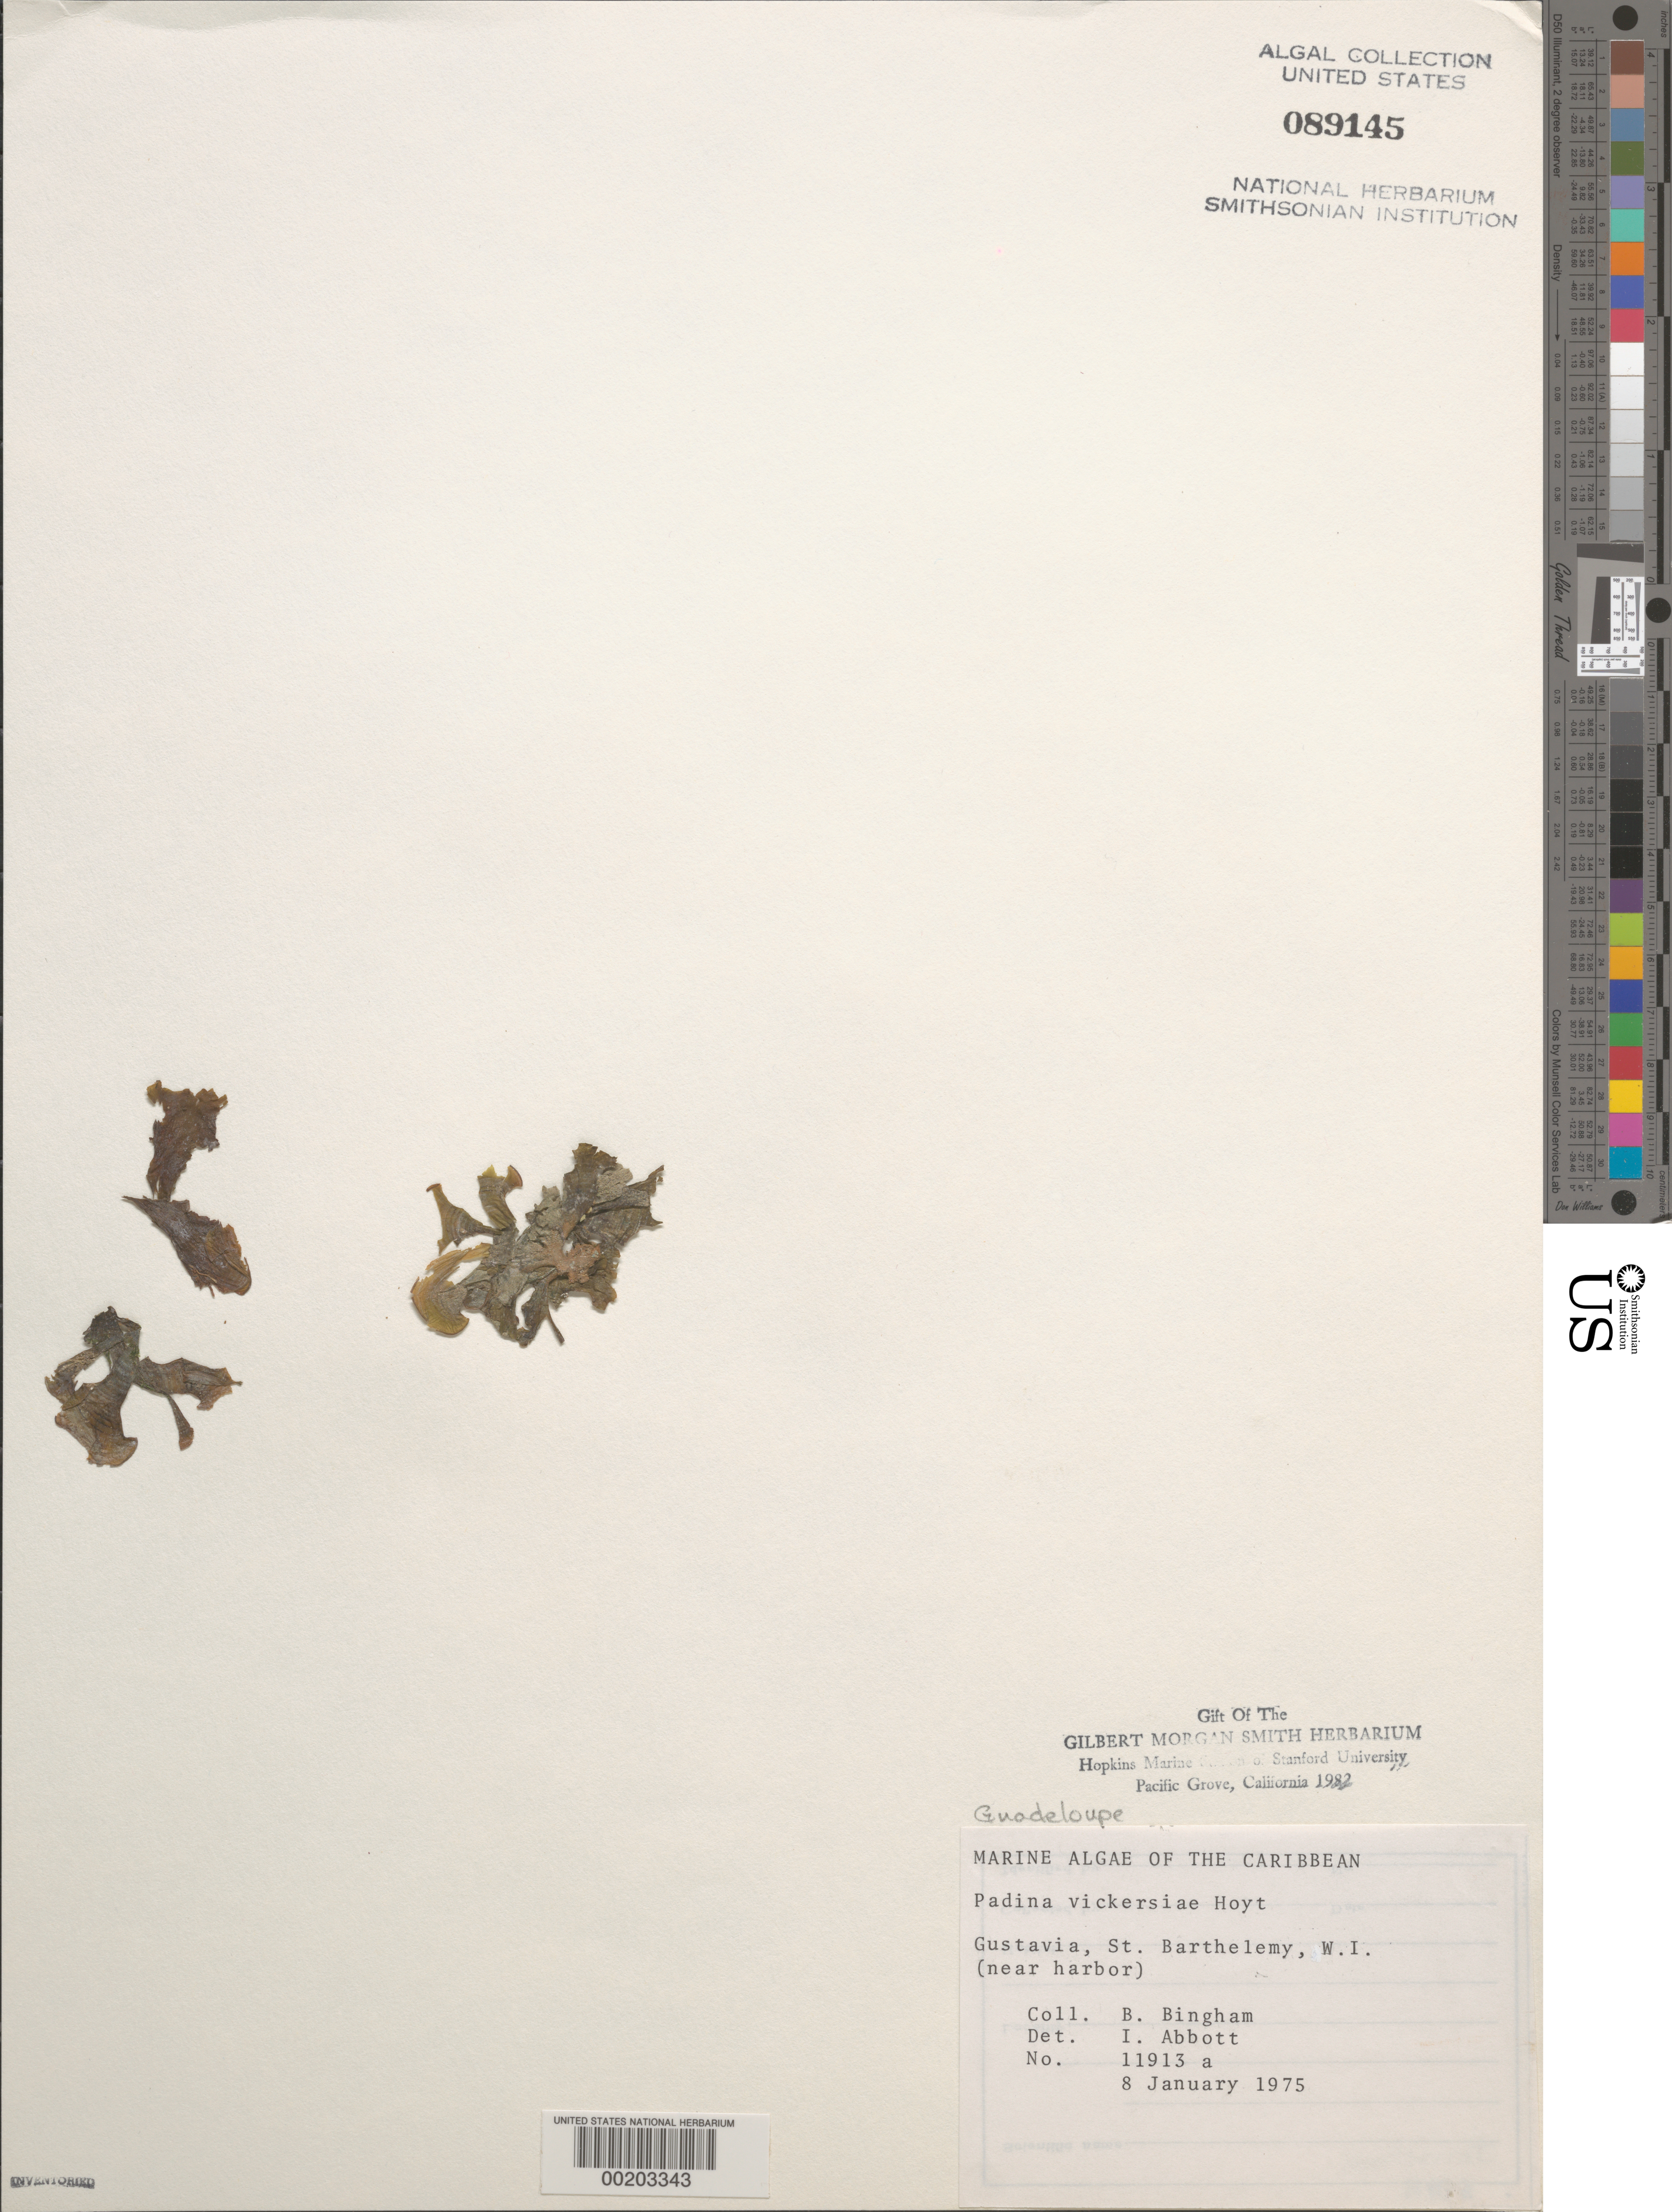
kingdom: Chromista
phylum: Ochrophyta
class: Phaeophyceae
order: Dictyotales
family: Dictyotaceae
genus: Padina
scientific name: Padina gymnospora f. subtriplex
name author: Thivy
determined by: Algae name updating Project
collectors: B. Bingham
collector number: IAA 11913a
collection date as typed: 08 Jan 1975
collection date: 1975-01-08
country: Saint Barthélemy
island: St. Barthélemy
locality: Gustavia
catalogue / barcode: US 89145